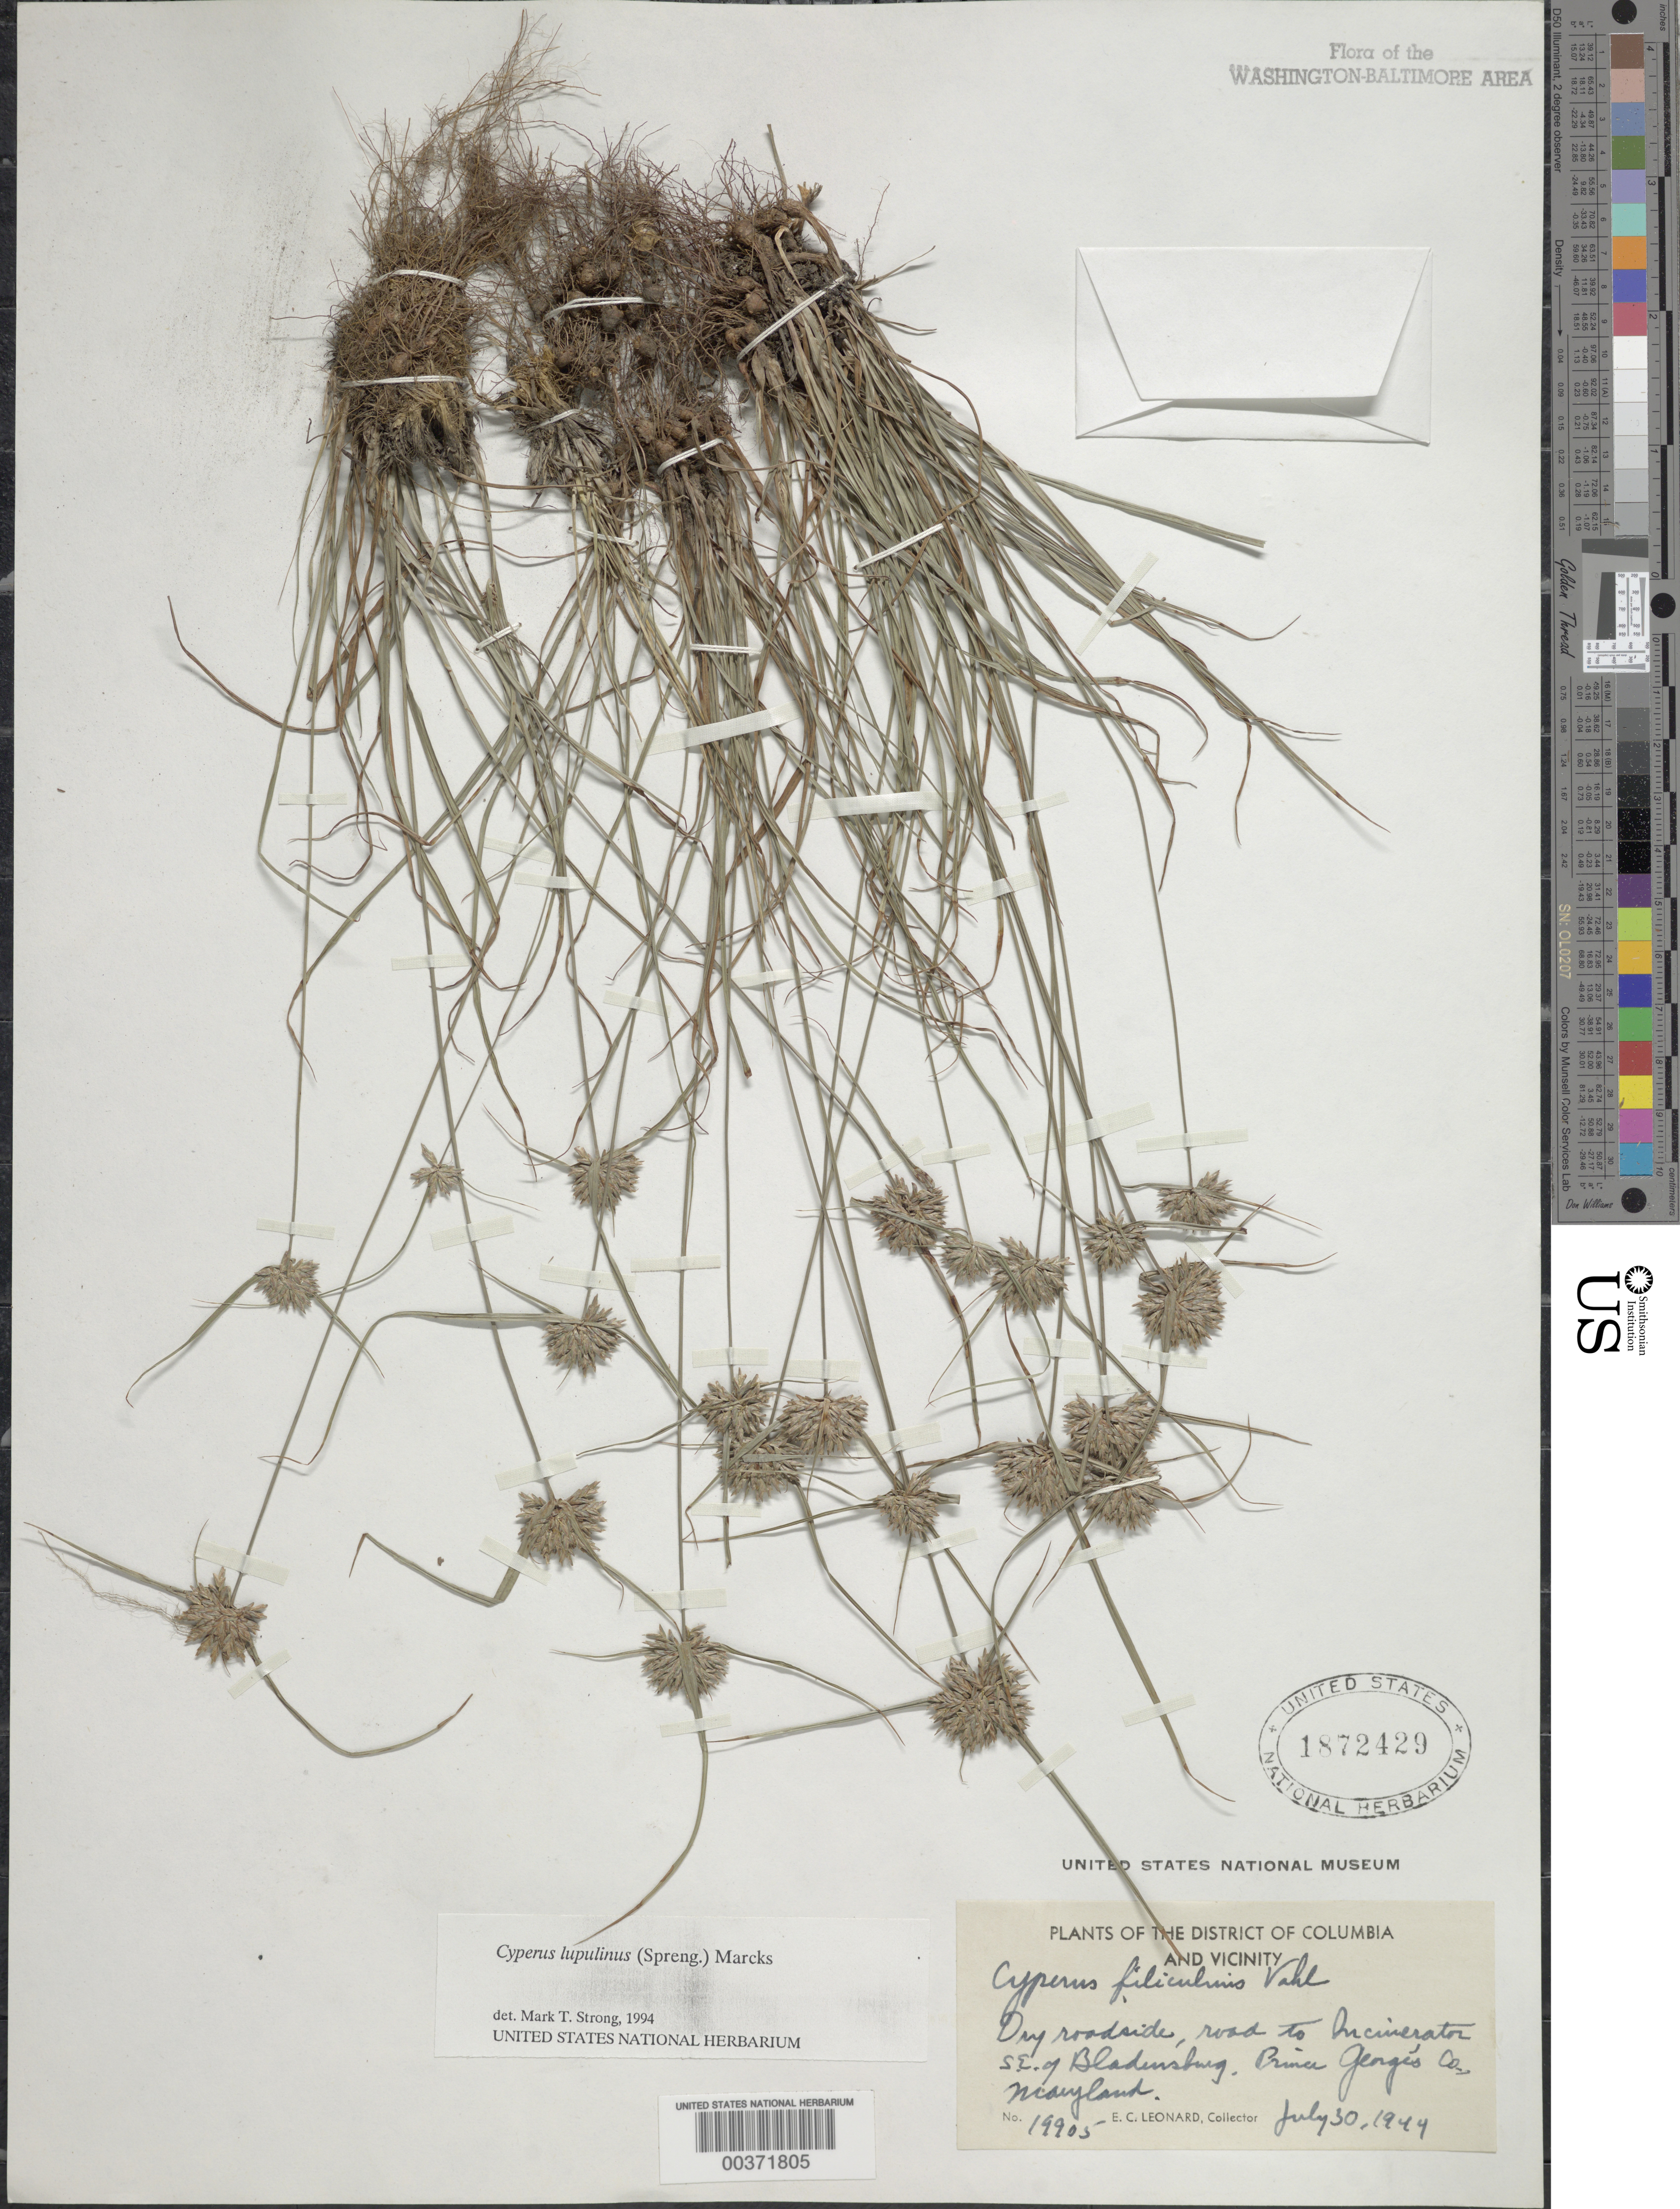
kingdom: Plantae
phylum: Tracheophyta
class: Liliopsida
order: Poales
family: Cyperaceae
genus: Cyperus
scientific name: Cyperus lupulinus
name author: (Spreng.) Marcks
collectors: E. C. Leonard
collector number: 19905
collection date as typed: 30 Jul 1944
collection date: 1944-07-30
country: United States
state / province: Maryland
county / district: Prince George's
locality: Incinerator SE of Bladensburg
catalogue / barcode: US 1872429